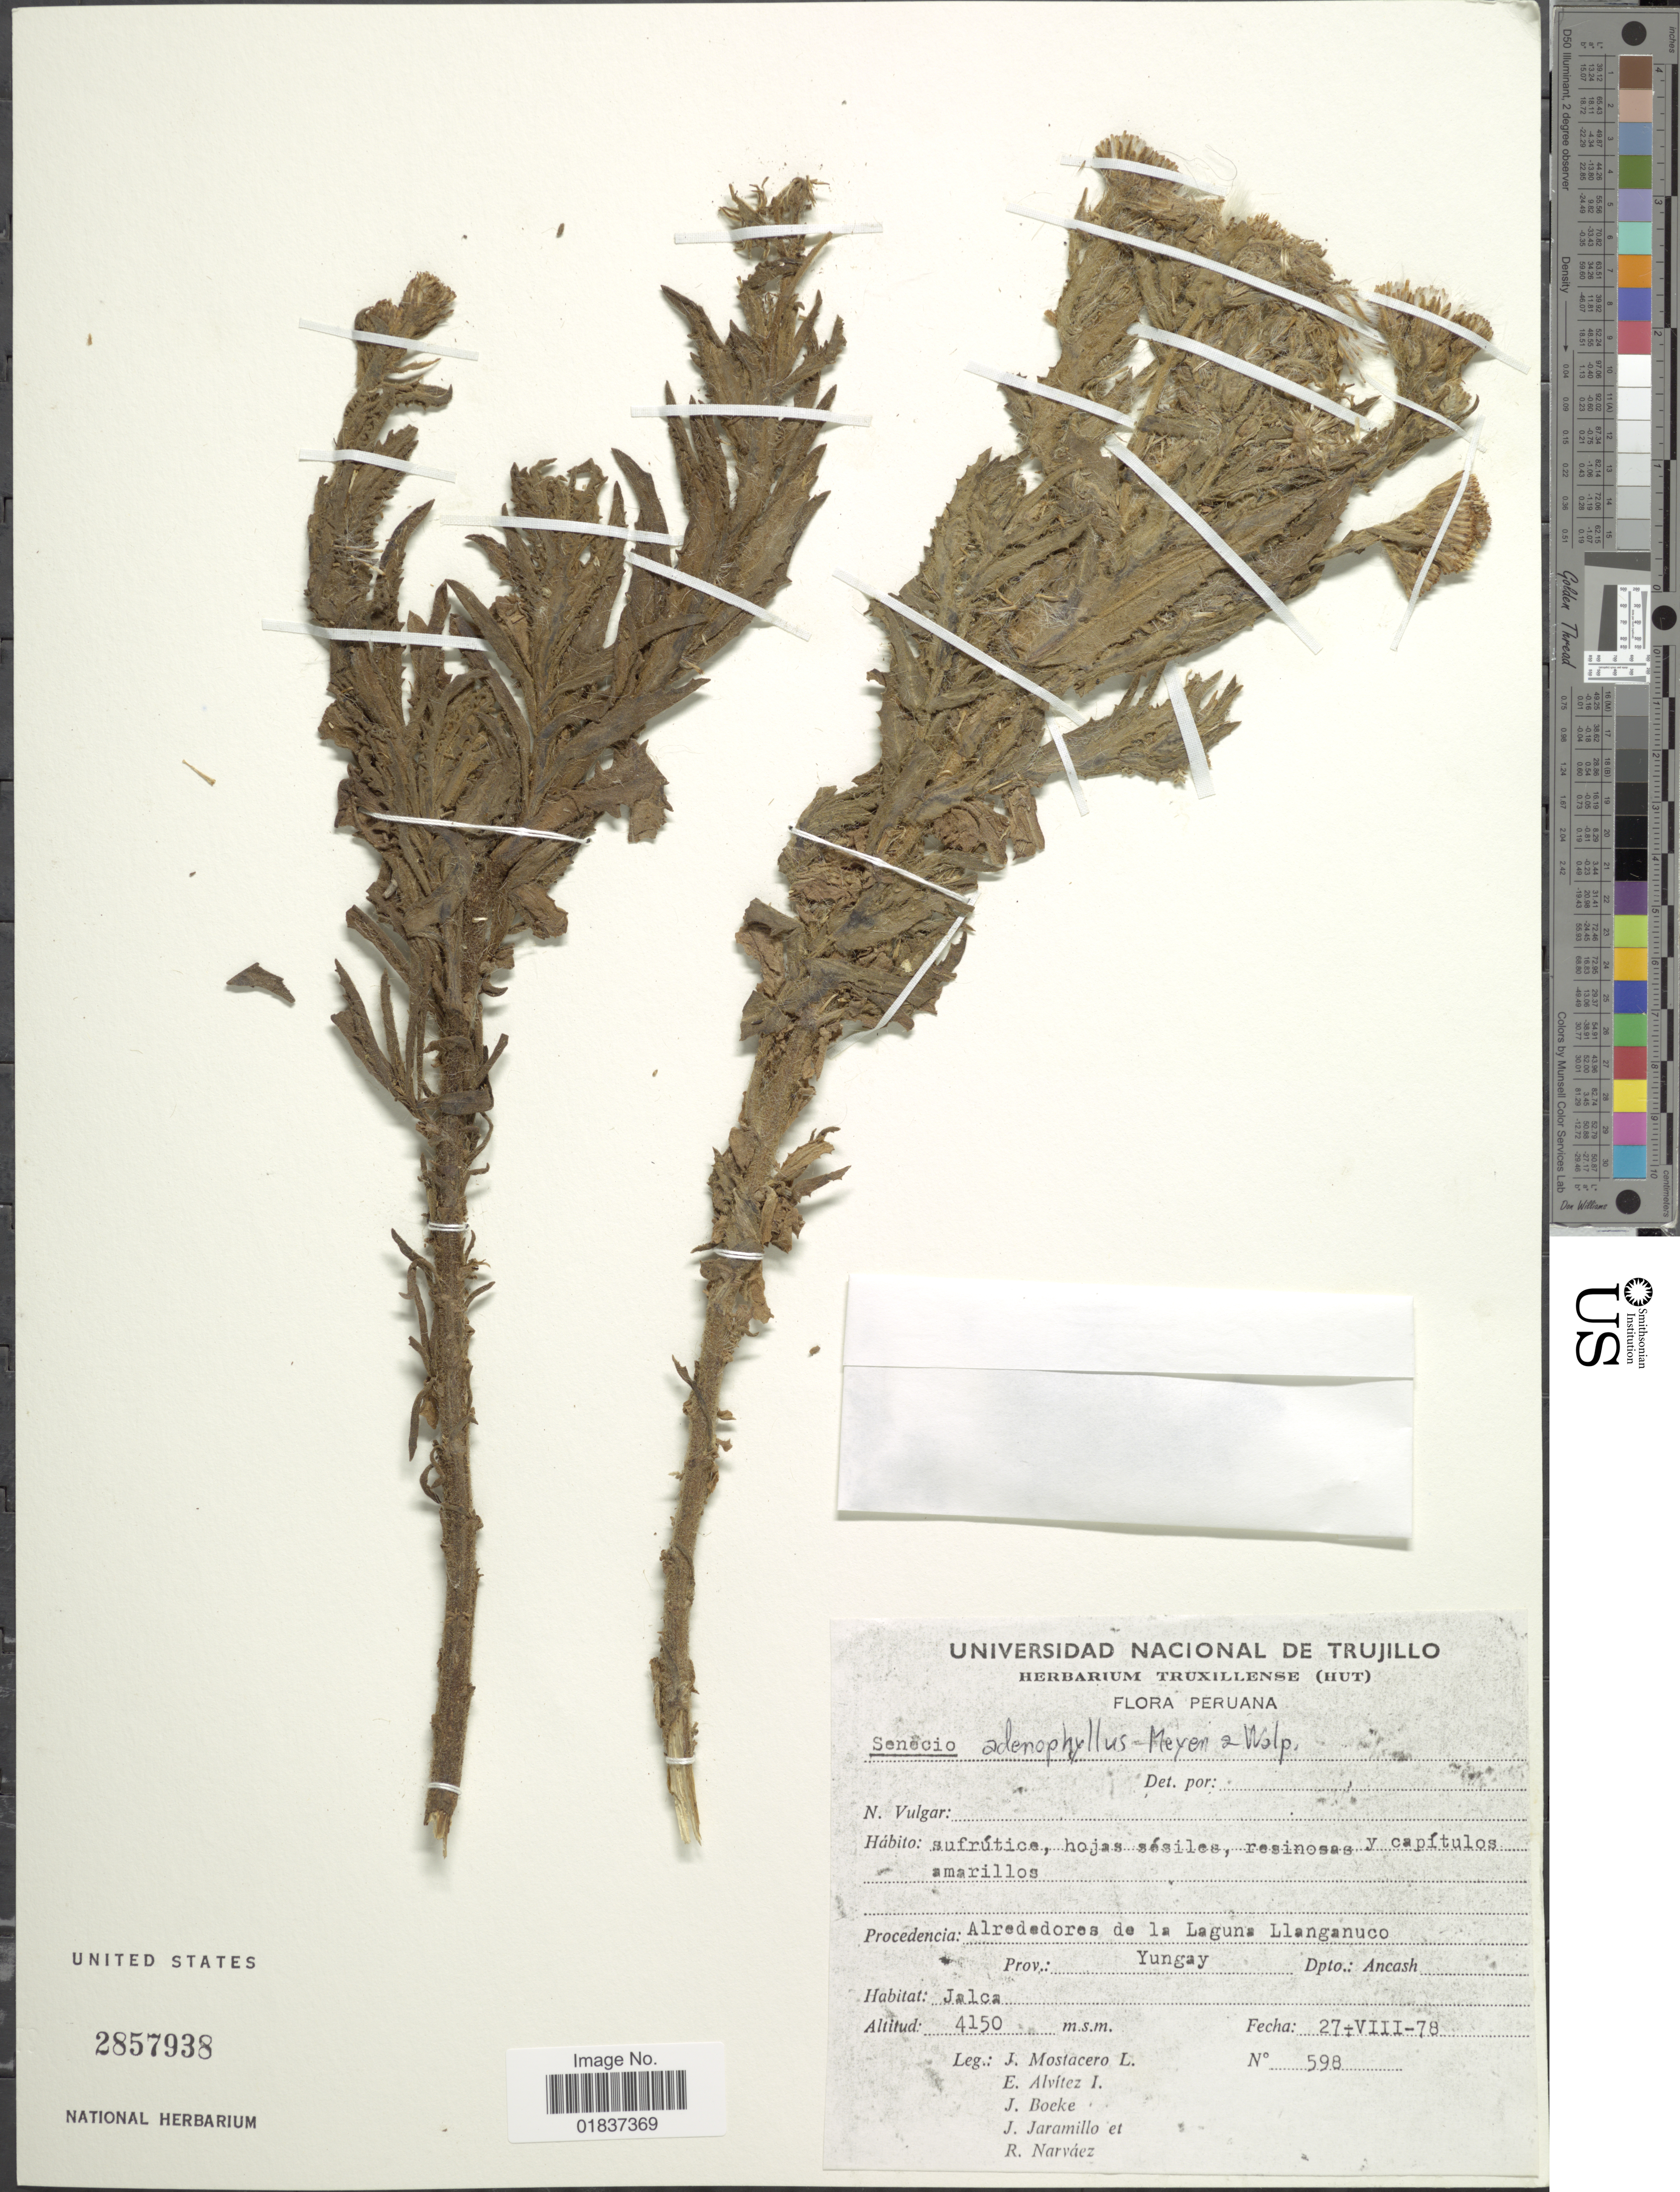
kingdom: Plantae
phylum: Tracheophyta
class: Magnoliopsida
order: Asterales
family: Asteraceae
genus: Senecio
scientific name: Senecio adenophyllus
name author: Meyen & Walp.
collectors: J. Mostacero L., E. Alvitez I., J. D. Boeke, J. Jaramillo & R. Narváez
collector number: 598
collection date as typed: Transcribed d/m/y: 27/8/78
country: Peru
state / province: Ancash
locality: Alredeores de la Laguna Llanganuco. Prov.: Yungay. Dpto.: Ancash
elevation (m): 4150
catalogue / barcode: US 2857938